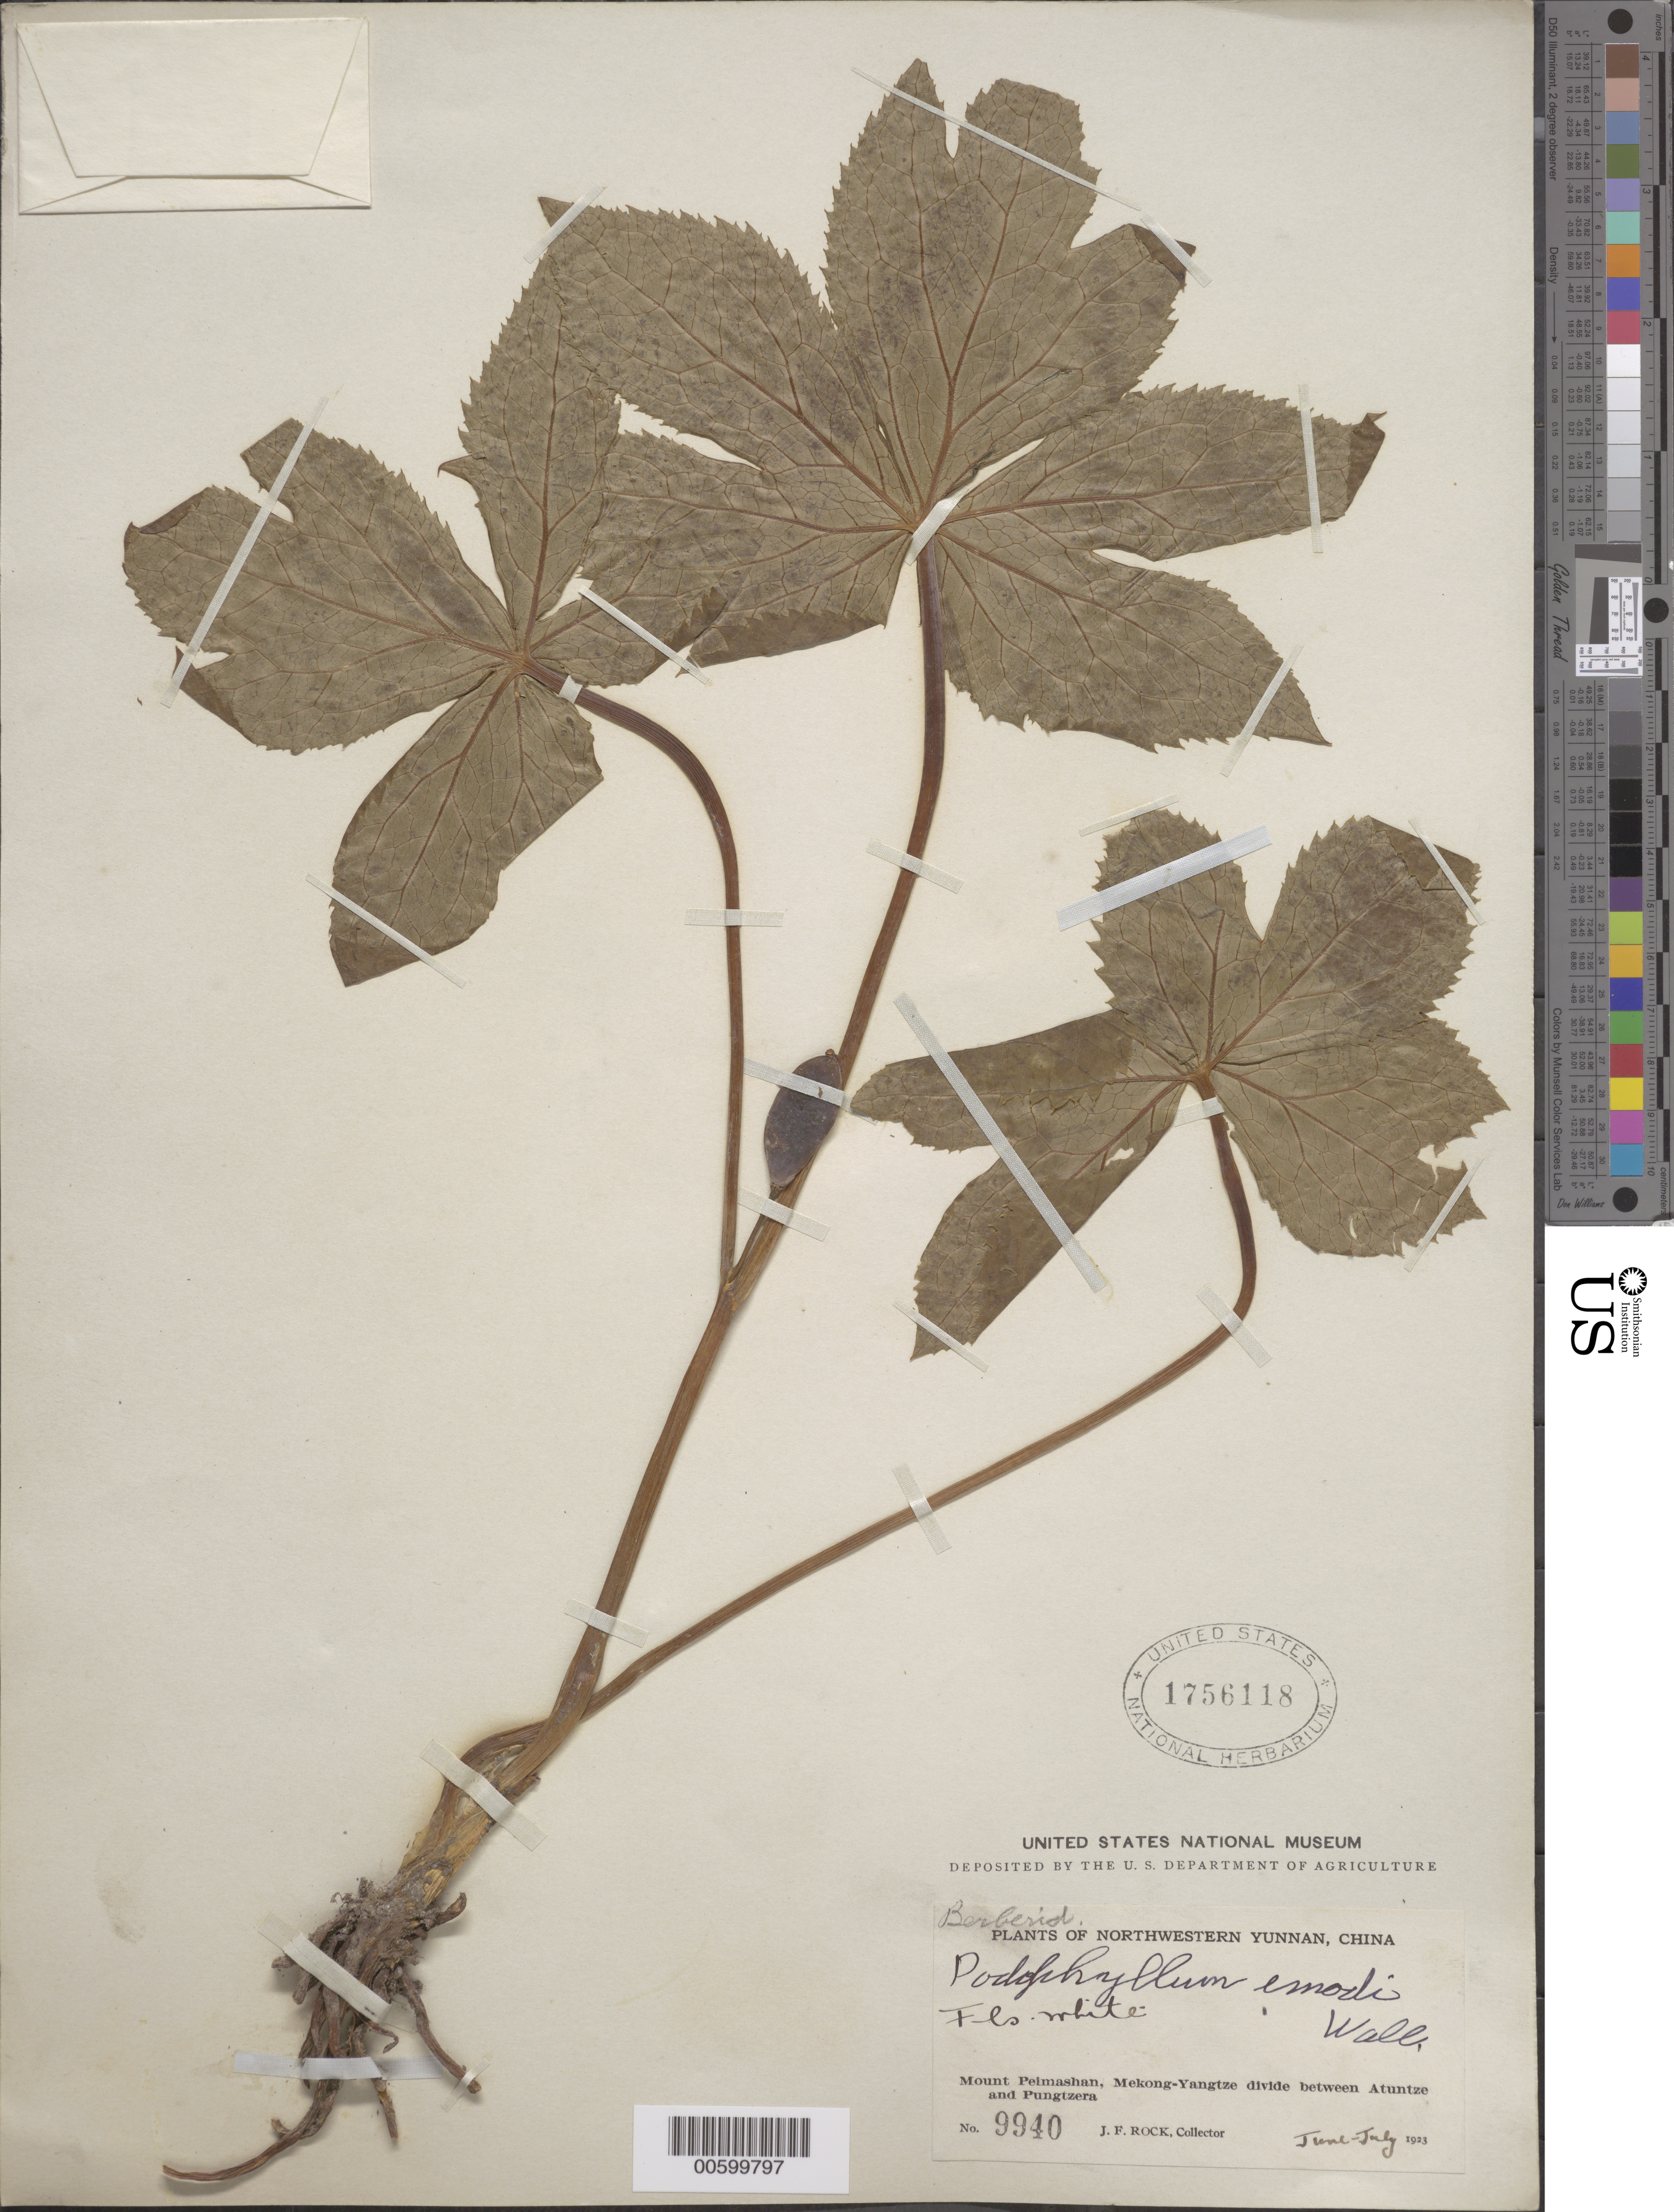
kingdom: Plantae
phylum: Tracheophyta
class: Magnoliopsida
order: Ranunculales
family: Berberidaceae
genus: Sinopodophyllum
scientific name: Sinopodophyllum hexandrum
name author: (Royle) T.S.Ying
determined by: Strong, Mark T., (BOT), Smithsonian Institution - National Museum of Natural History (UNITED STATES)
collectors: J. F. Rock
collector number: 9940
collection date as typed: Jun 1923 to -- Jul 1923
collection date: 1923-06/1923-07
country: China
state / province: Yunnan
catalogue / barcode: US 1756118